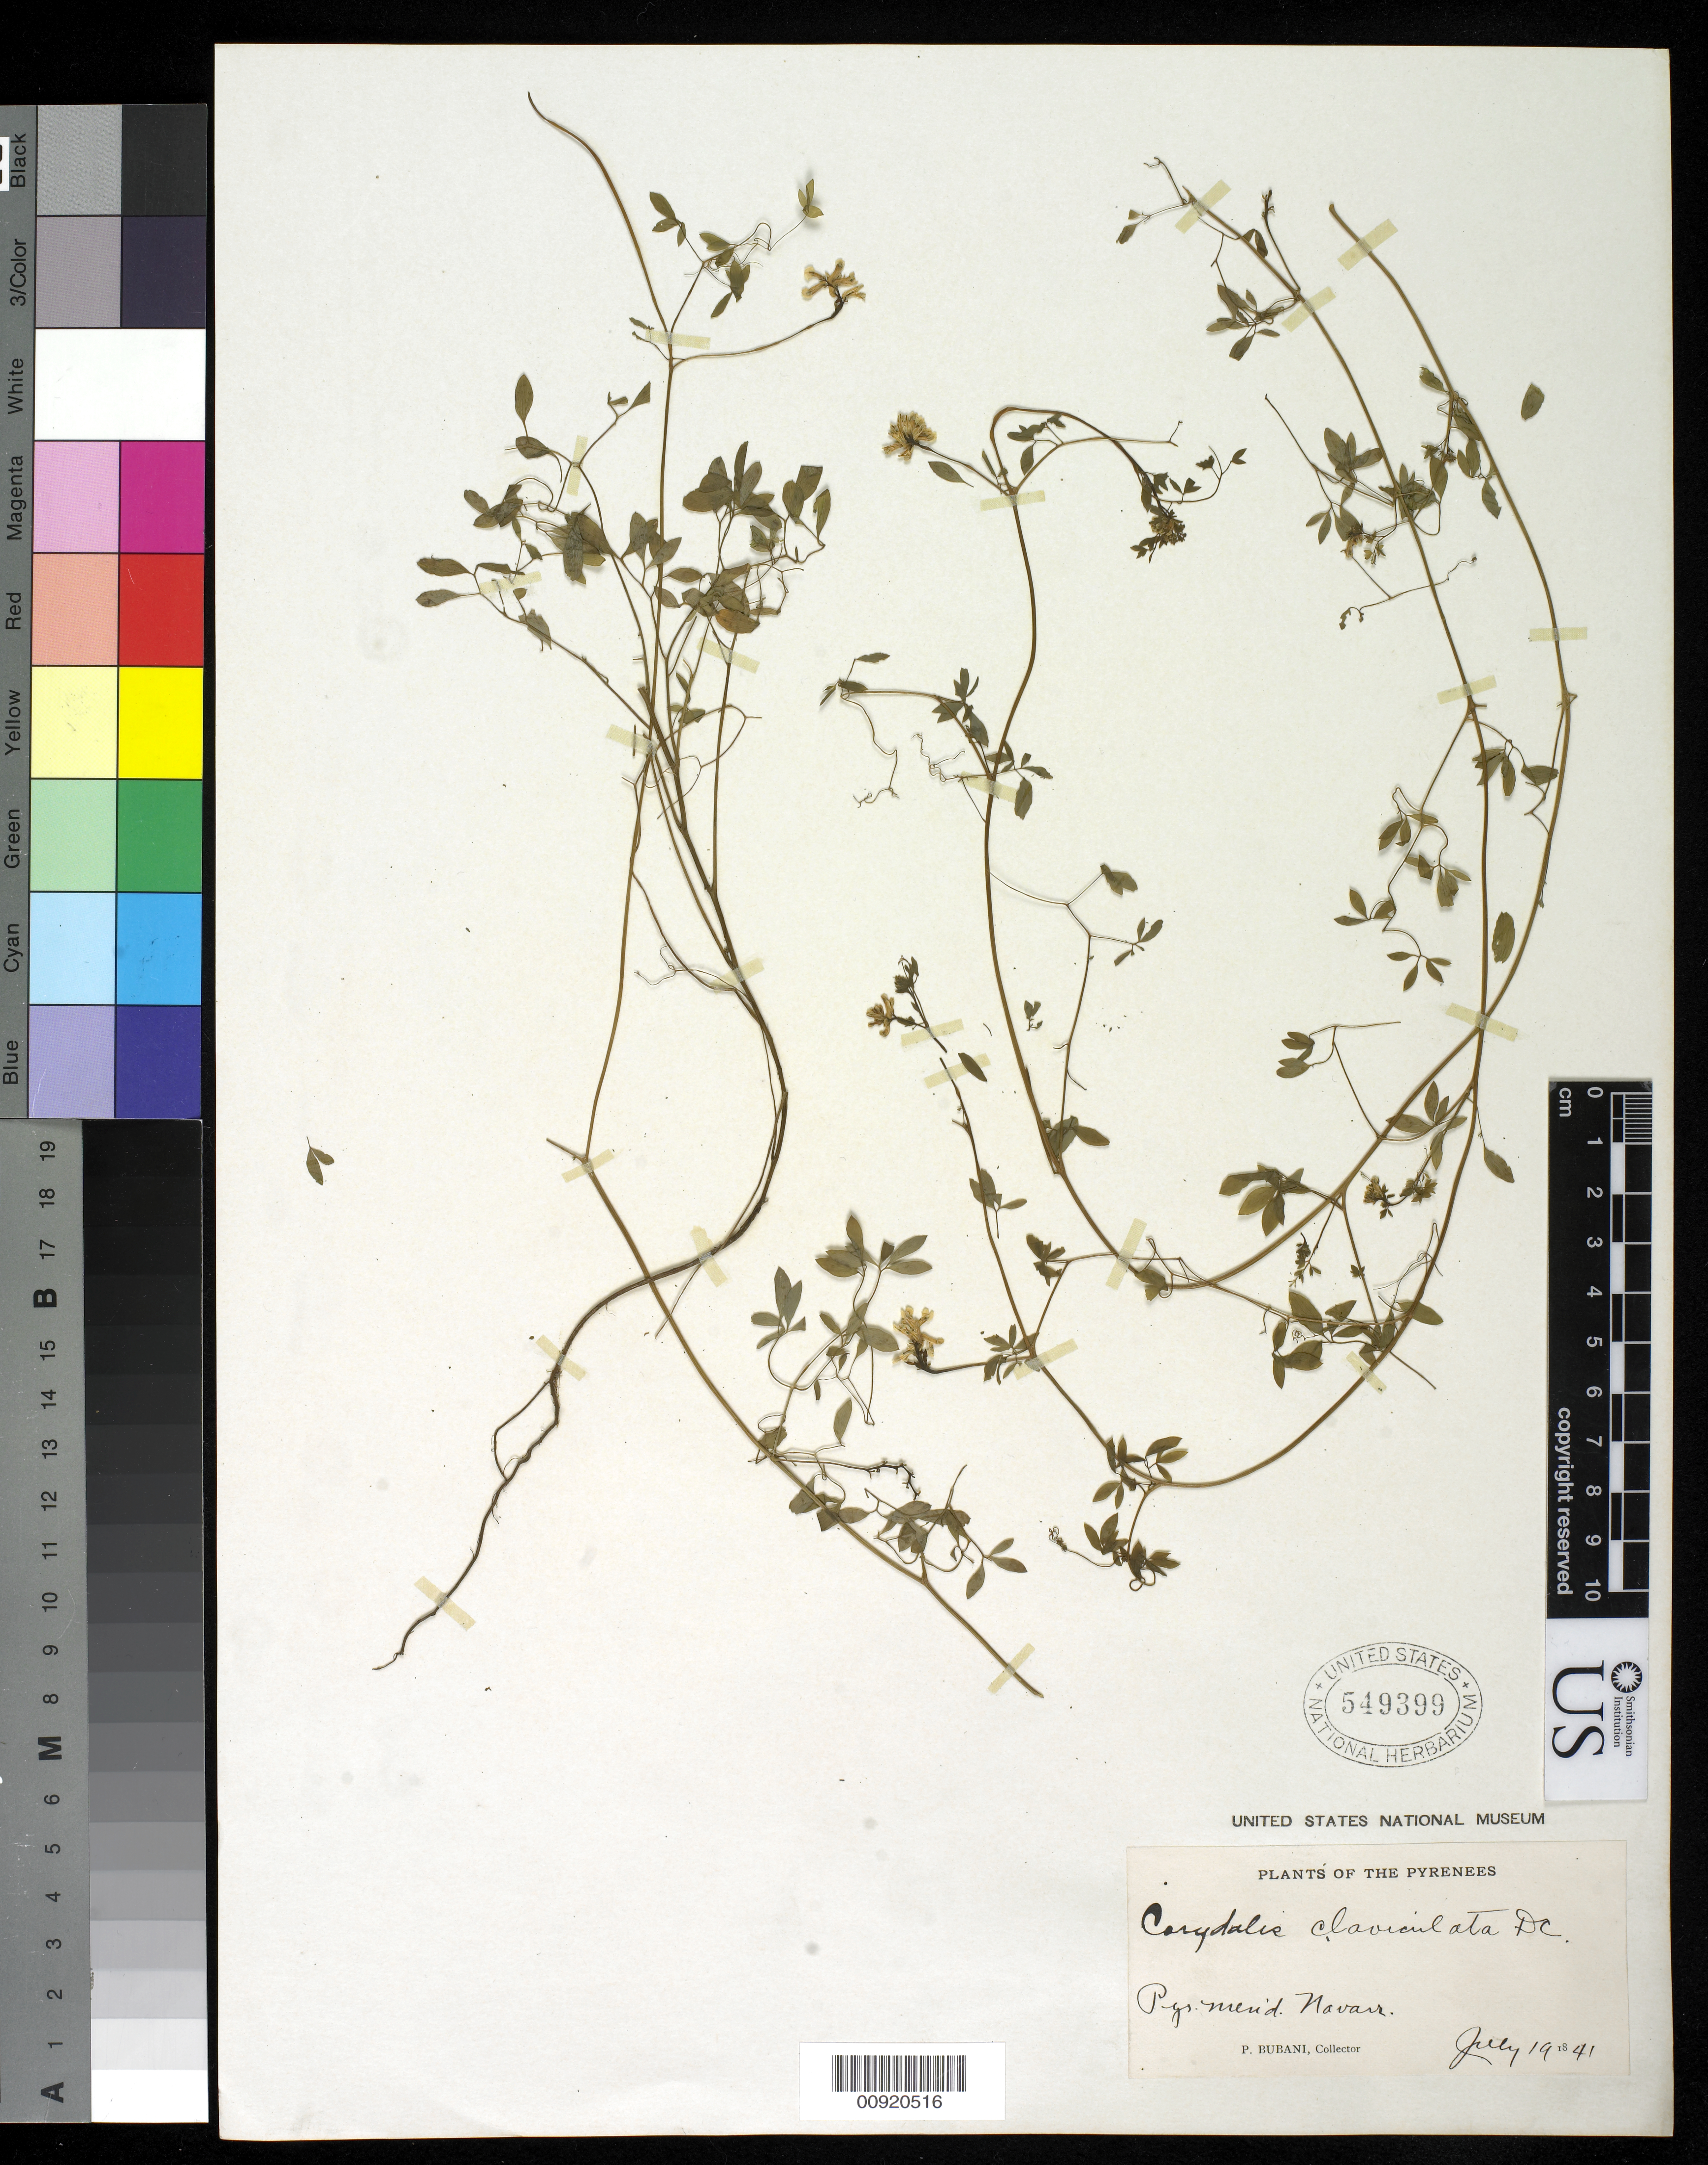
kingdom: Plantae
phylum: Tracheophyta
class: Magnoliopsida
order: Ranunculales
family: Papaveraceae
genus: Corydalis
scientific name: Corydalis claviculata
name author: DC.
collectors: P. Bubani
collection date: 1841-07-19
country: France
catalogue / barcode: US 549399